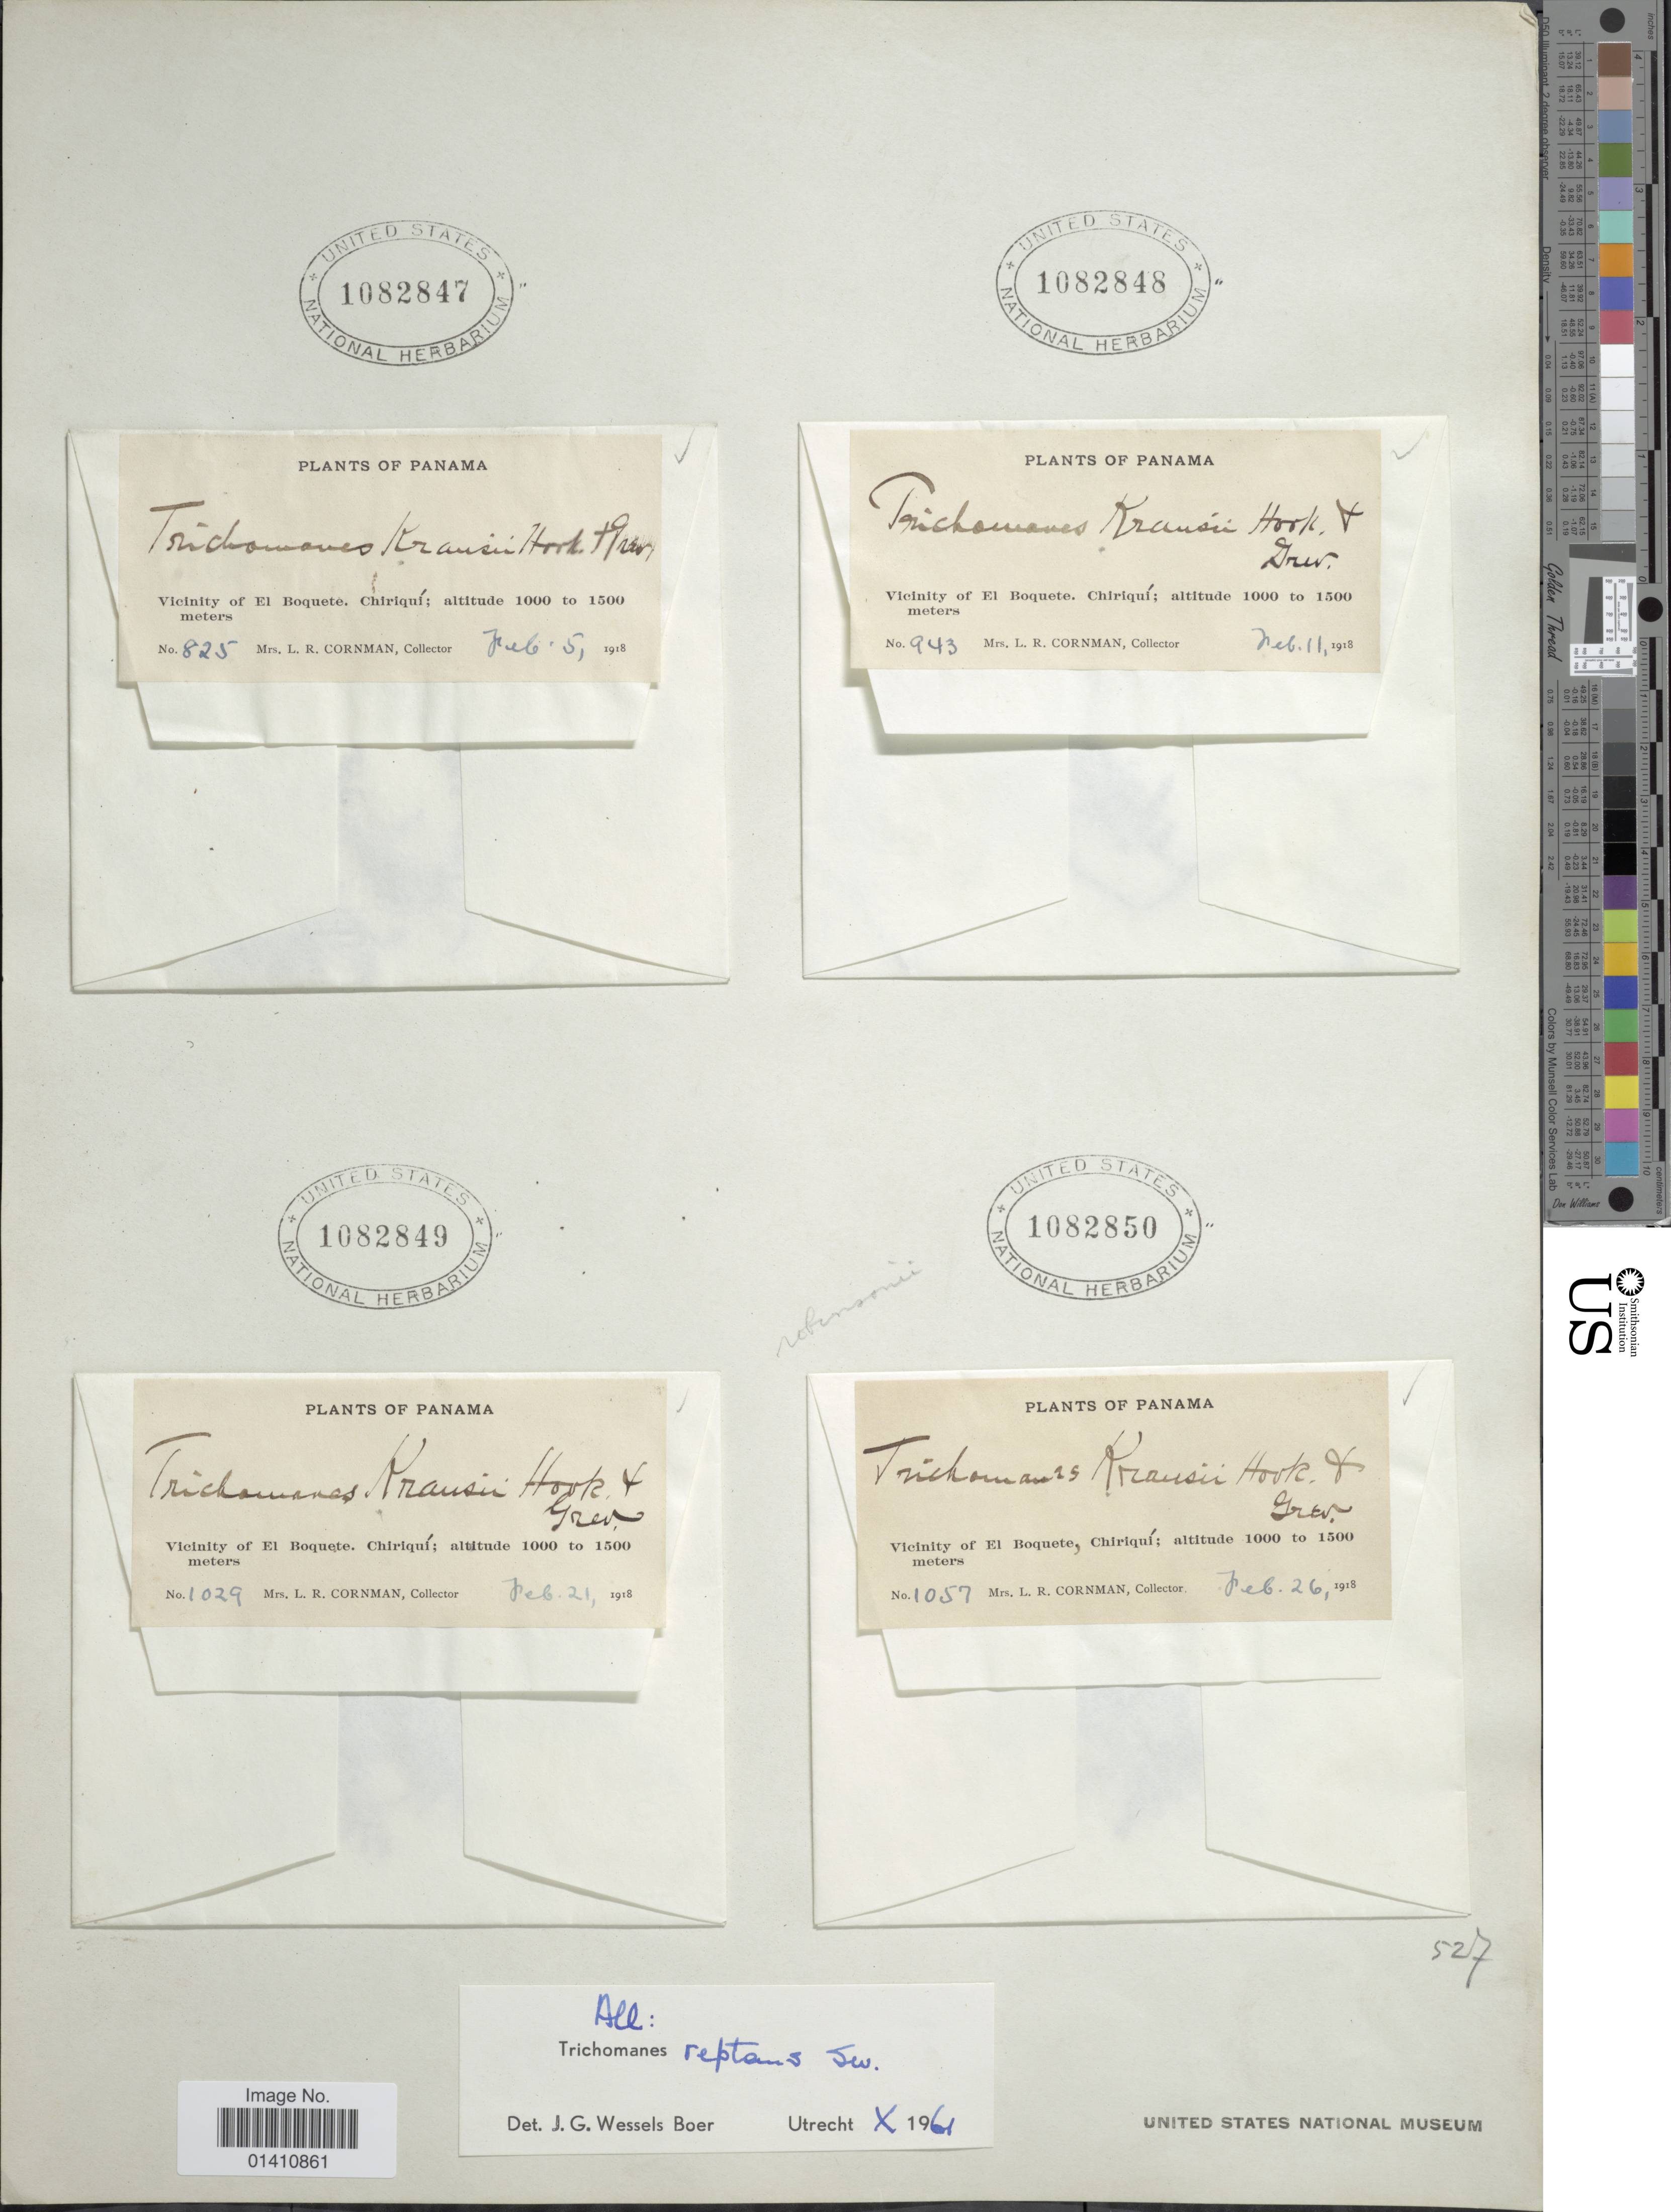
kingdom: Plantae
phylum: Tracheophyta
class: Polypodiopsida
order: Hymenophyllales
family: Hymenophyllaceae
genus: Didymoglossum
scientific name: Didymoglossum reptans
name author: (Sw.) C. Presl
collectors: L. Cornman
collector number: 825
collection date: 1918-02-05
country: Panama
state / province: Chiriqui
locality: Vicinity of El Boquete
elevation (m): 1000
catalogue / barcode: US 1082847-3